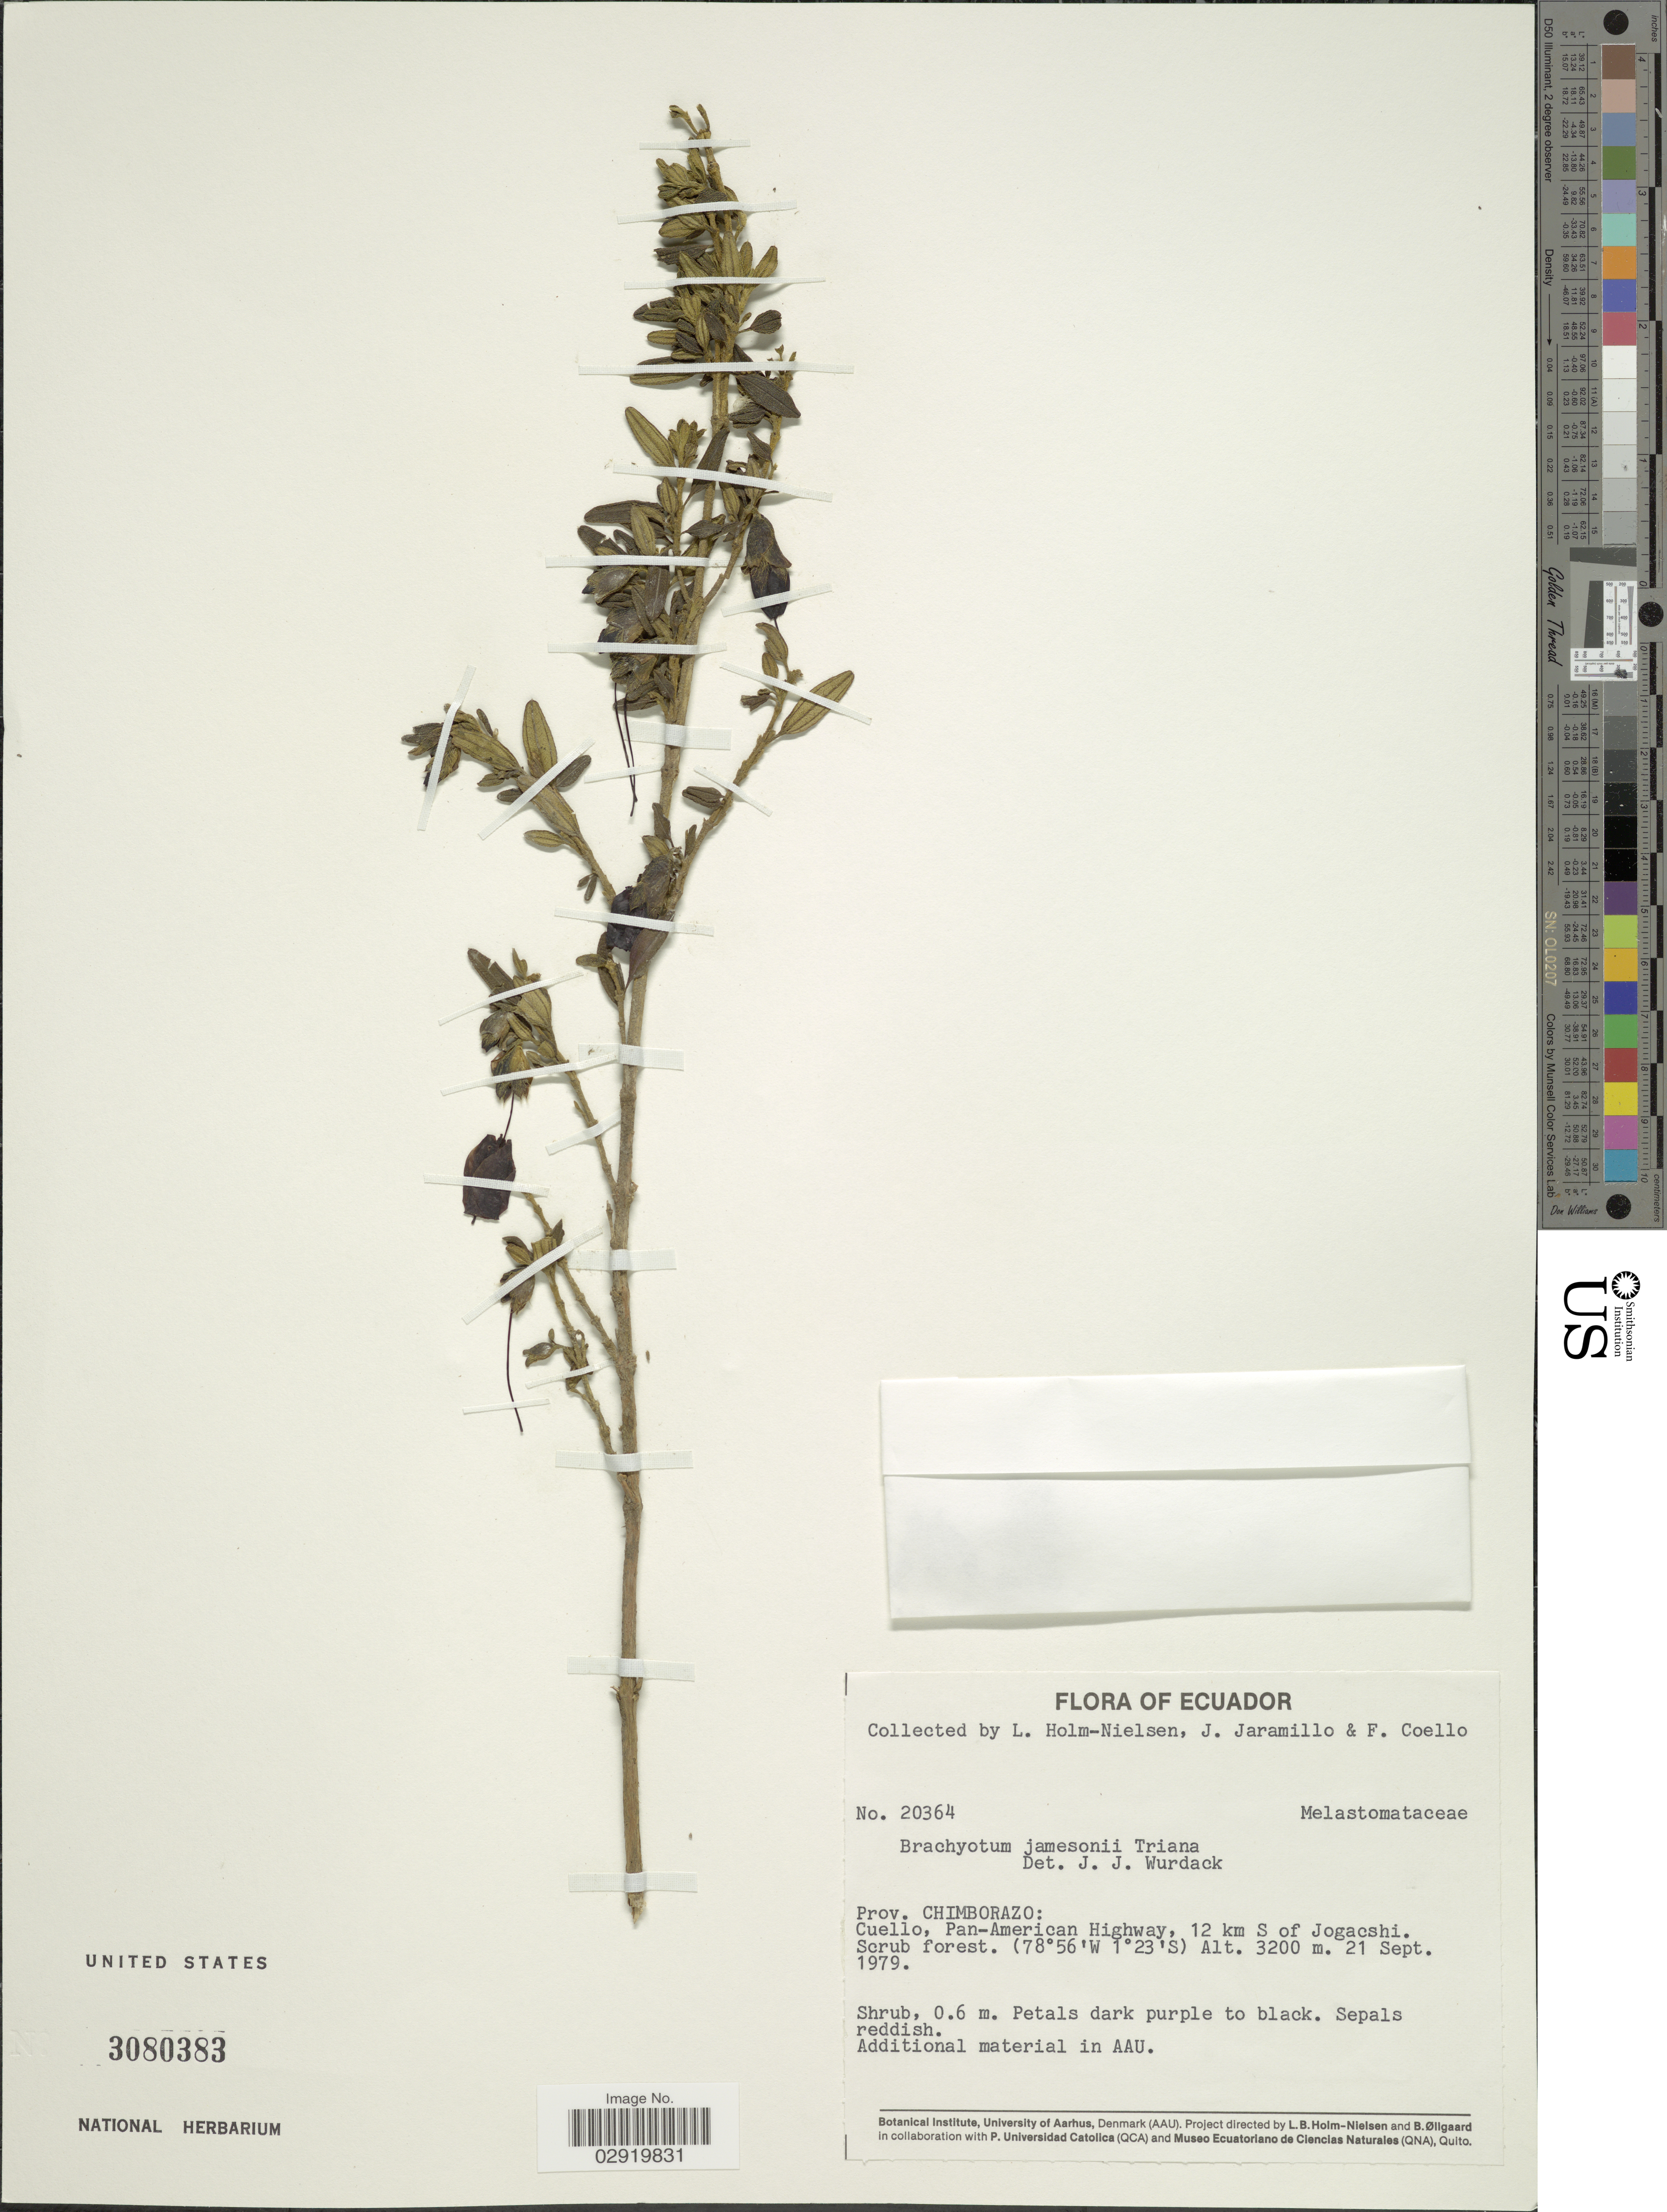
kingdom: Plantae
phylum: Tracheophyta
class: Magnoliopsida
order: Myrtales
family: Melastomataceae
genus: Brachyotum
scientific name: Brachyotum jamesonii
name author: Triana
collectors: L. Holm-Nielsen, J. Jaramillo & F. Coello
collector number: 20364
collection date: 1979-09-21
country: Ecuador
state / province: Chimborazo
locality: Cuello, Pan-American Highway, 12 km S of Jogacshi.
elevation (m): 3200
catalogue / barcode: US 3080383